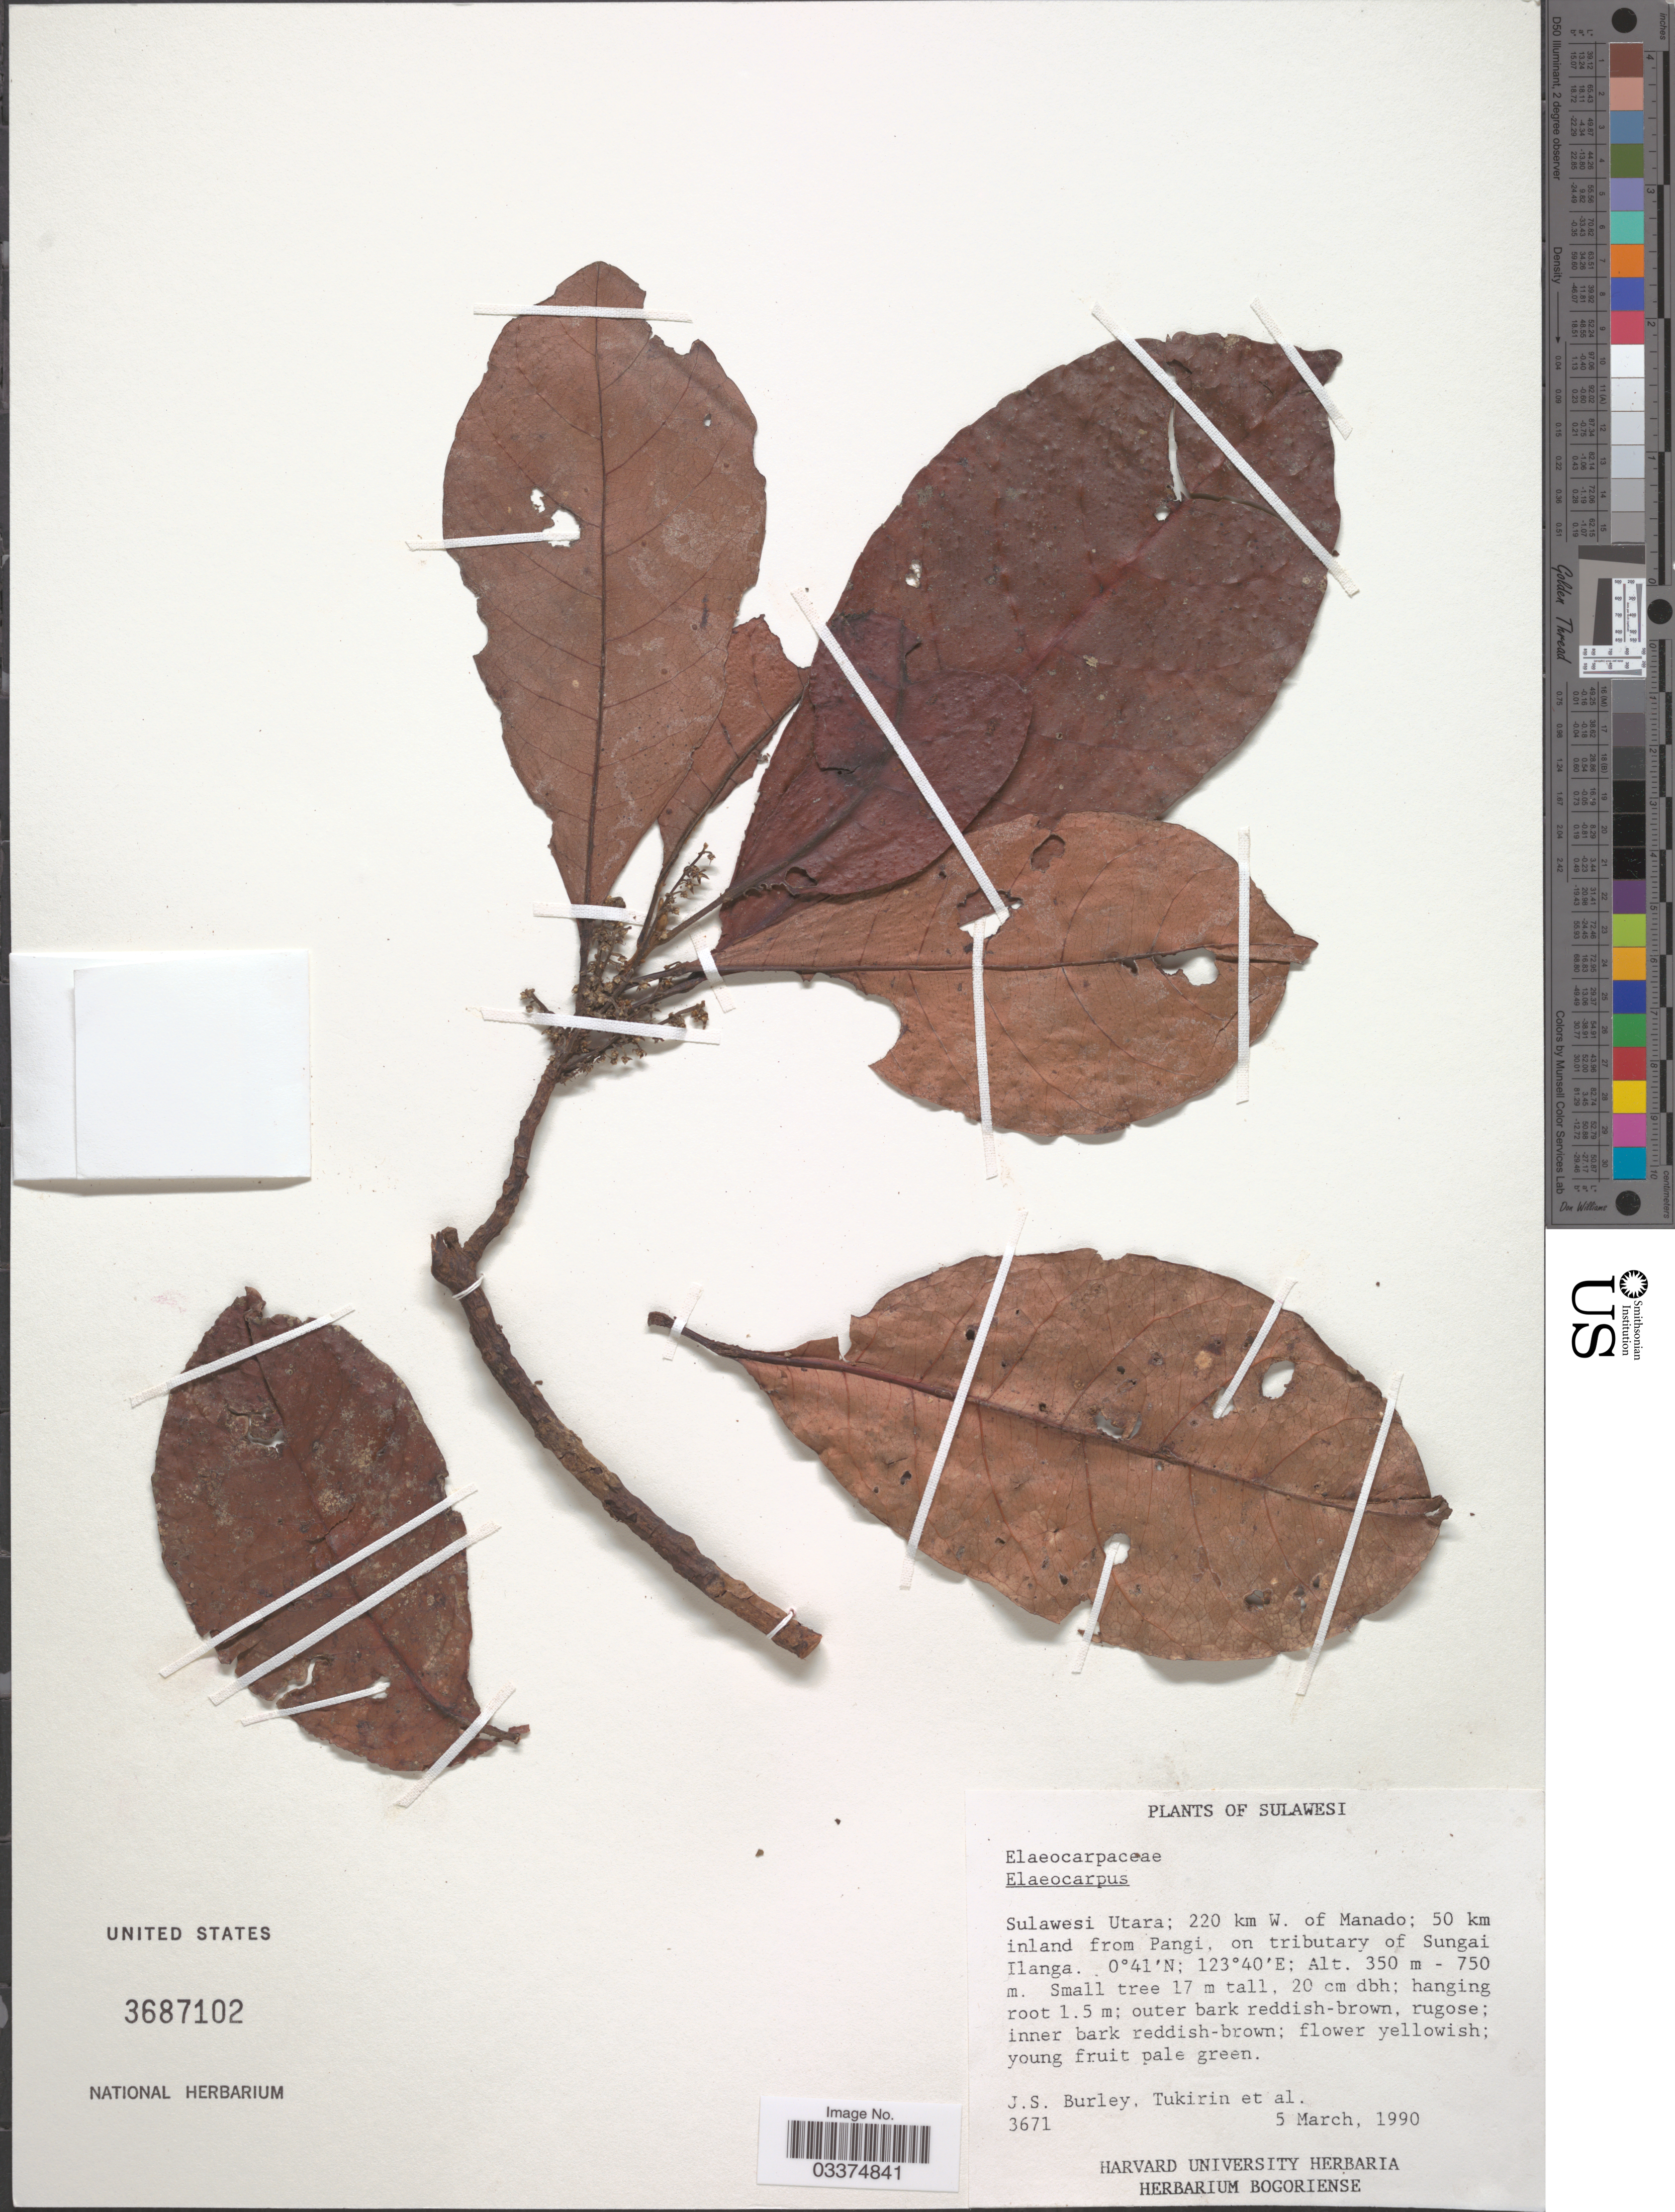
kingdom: Plantae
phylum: Tracheophyta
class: Magnoliopsida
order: Oxalidales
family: Elaeocarpaceae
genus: Elaeocarpus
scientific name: Elaeocarpus sp.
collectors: J. S. Burley, -. Tukirin & et al.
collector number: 3671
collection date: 1990-03-05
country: Indonesia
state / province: Sulawesi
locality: Sulawesi Utara; 220 km W. of Manado; 50 km inland from Pangi, on tributary of Sungai Ilanga.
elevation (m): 350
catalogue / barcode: US 3687102